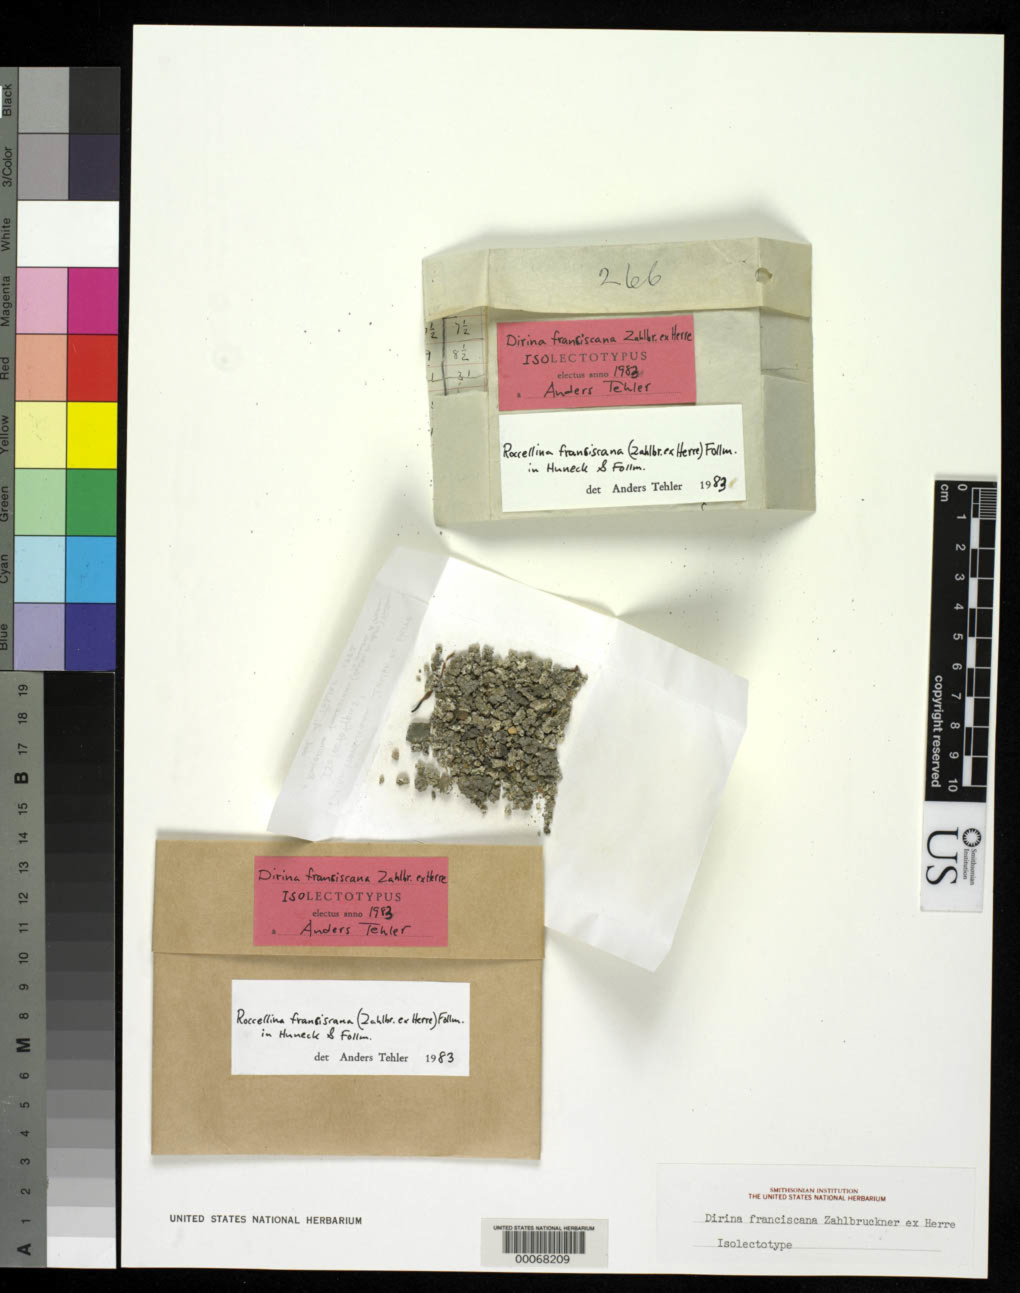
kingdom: Fungi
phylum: Ascomycota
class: Arthoniomycetes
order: Arthoniales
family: Roccellaceae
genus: Dirina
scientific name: Dirina franciscana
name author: Zahlbr. ex Herre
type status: Isolectotype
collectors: A. Zahlbruckner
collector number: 266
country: United States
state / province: California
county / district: San Francisco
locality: Pt. Lobos.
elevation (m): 15